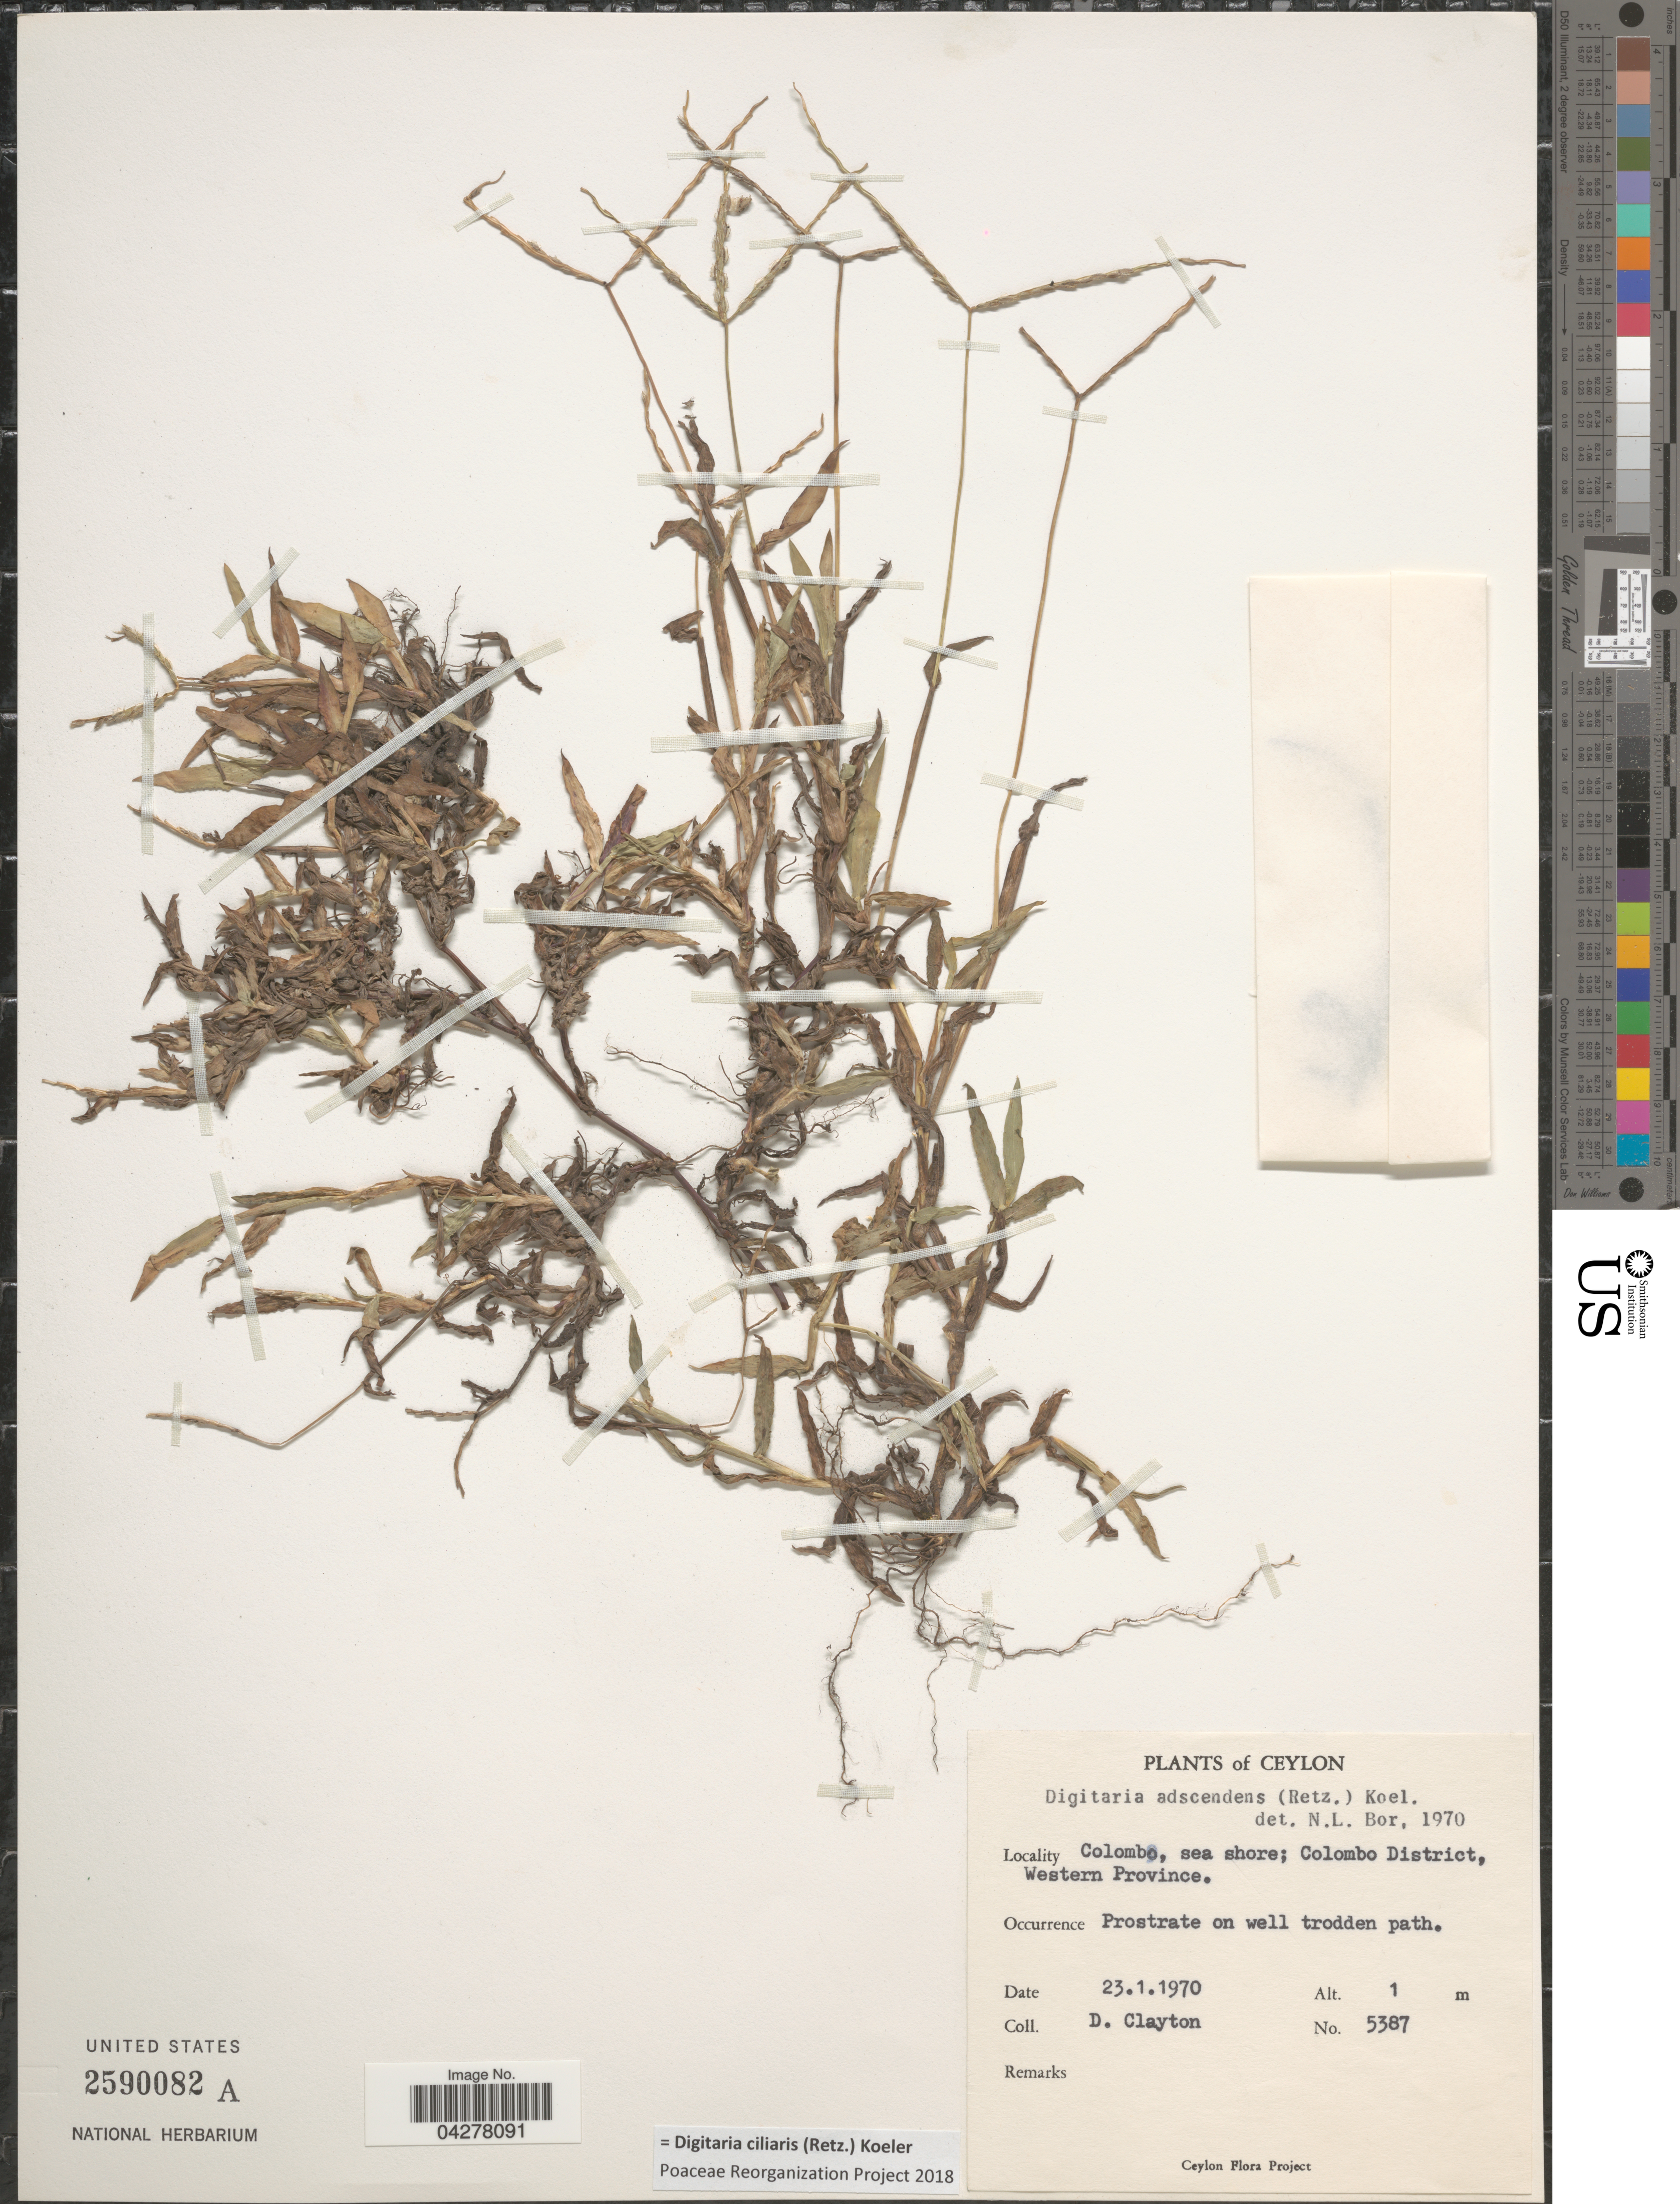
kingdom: Plantae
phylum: Tracheophyta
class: Liliopsida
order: Poales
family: Poaceae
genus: Digitaria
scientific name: Digitaria ciliaris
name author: (Retz.) Koeler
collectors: D. Clayton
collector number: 5387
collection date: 1970-01-23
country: Sri Lanka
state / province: Western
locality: Ceylon. Colombo, sea shore; Colombo District, Western Province.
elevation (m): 1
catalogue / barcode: US 2590082A